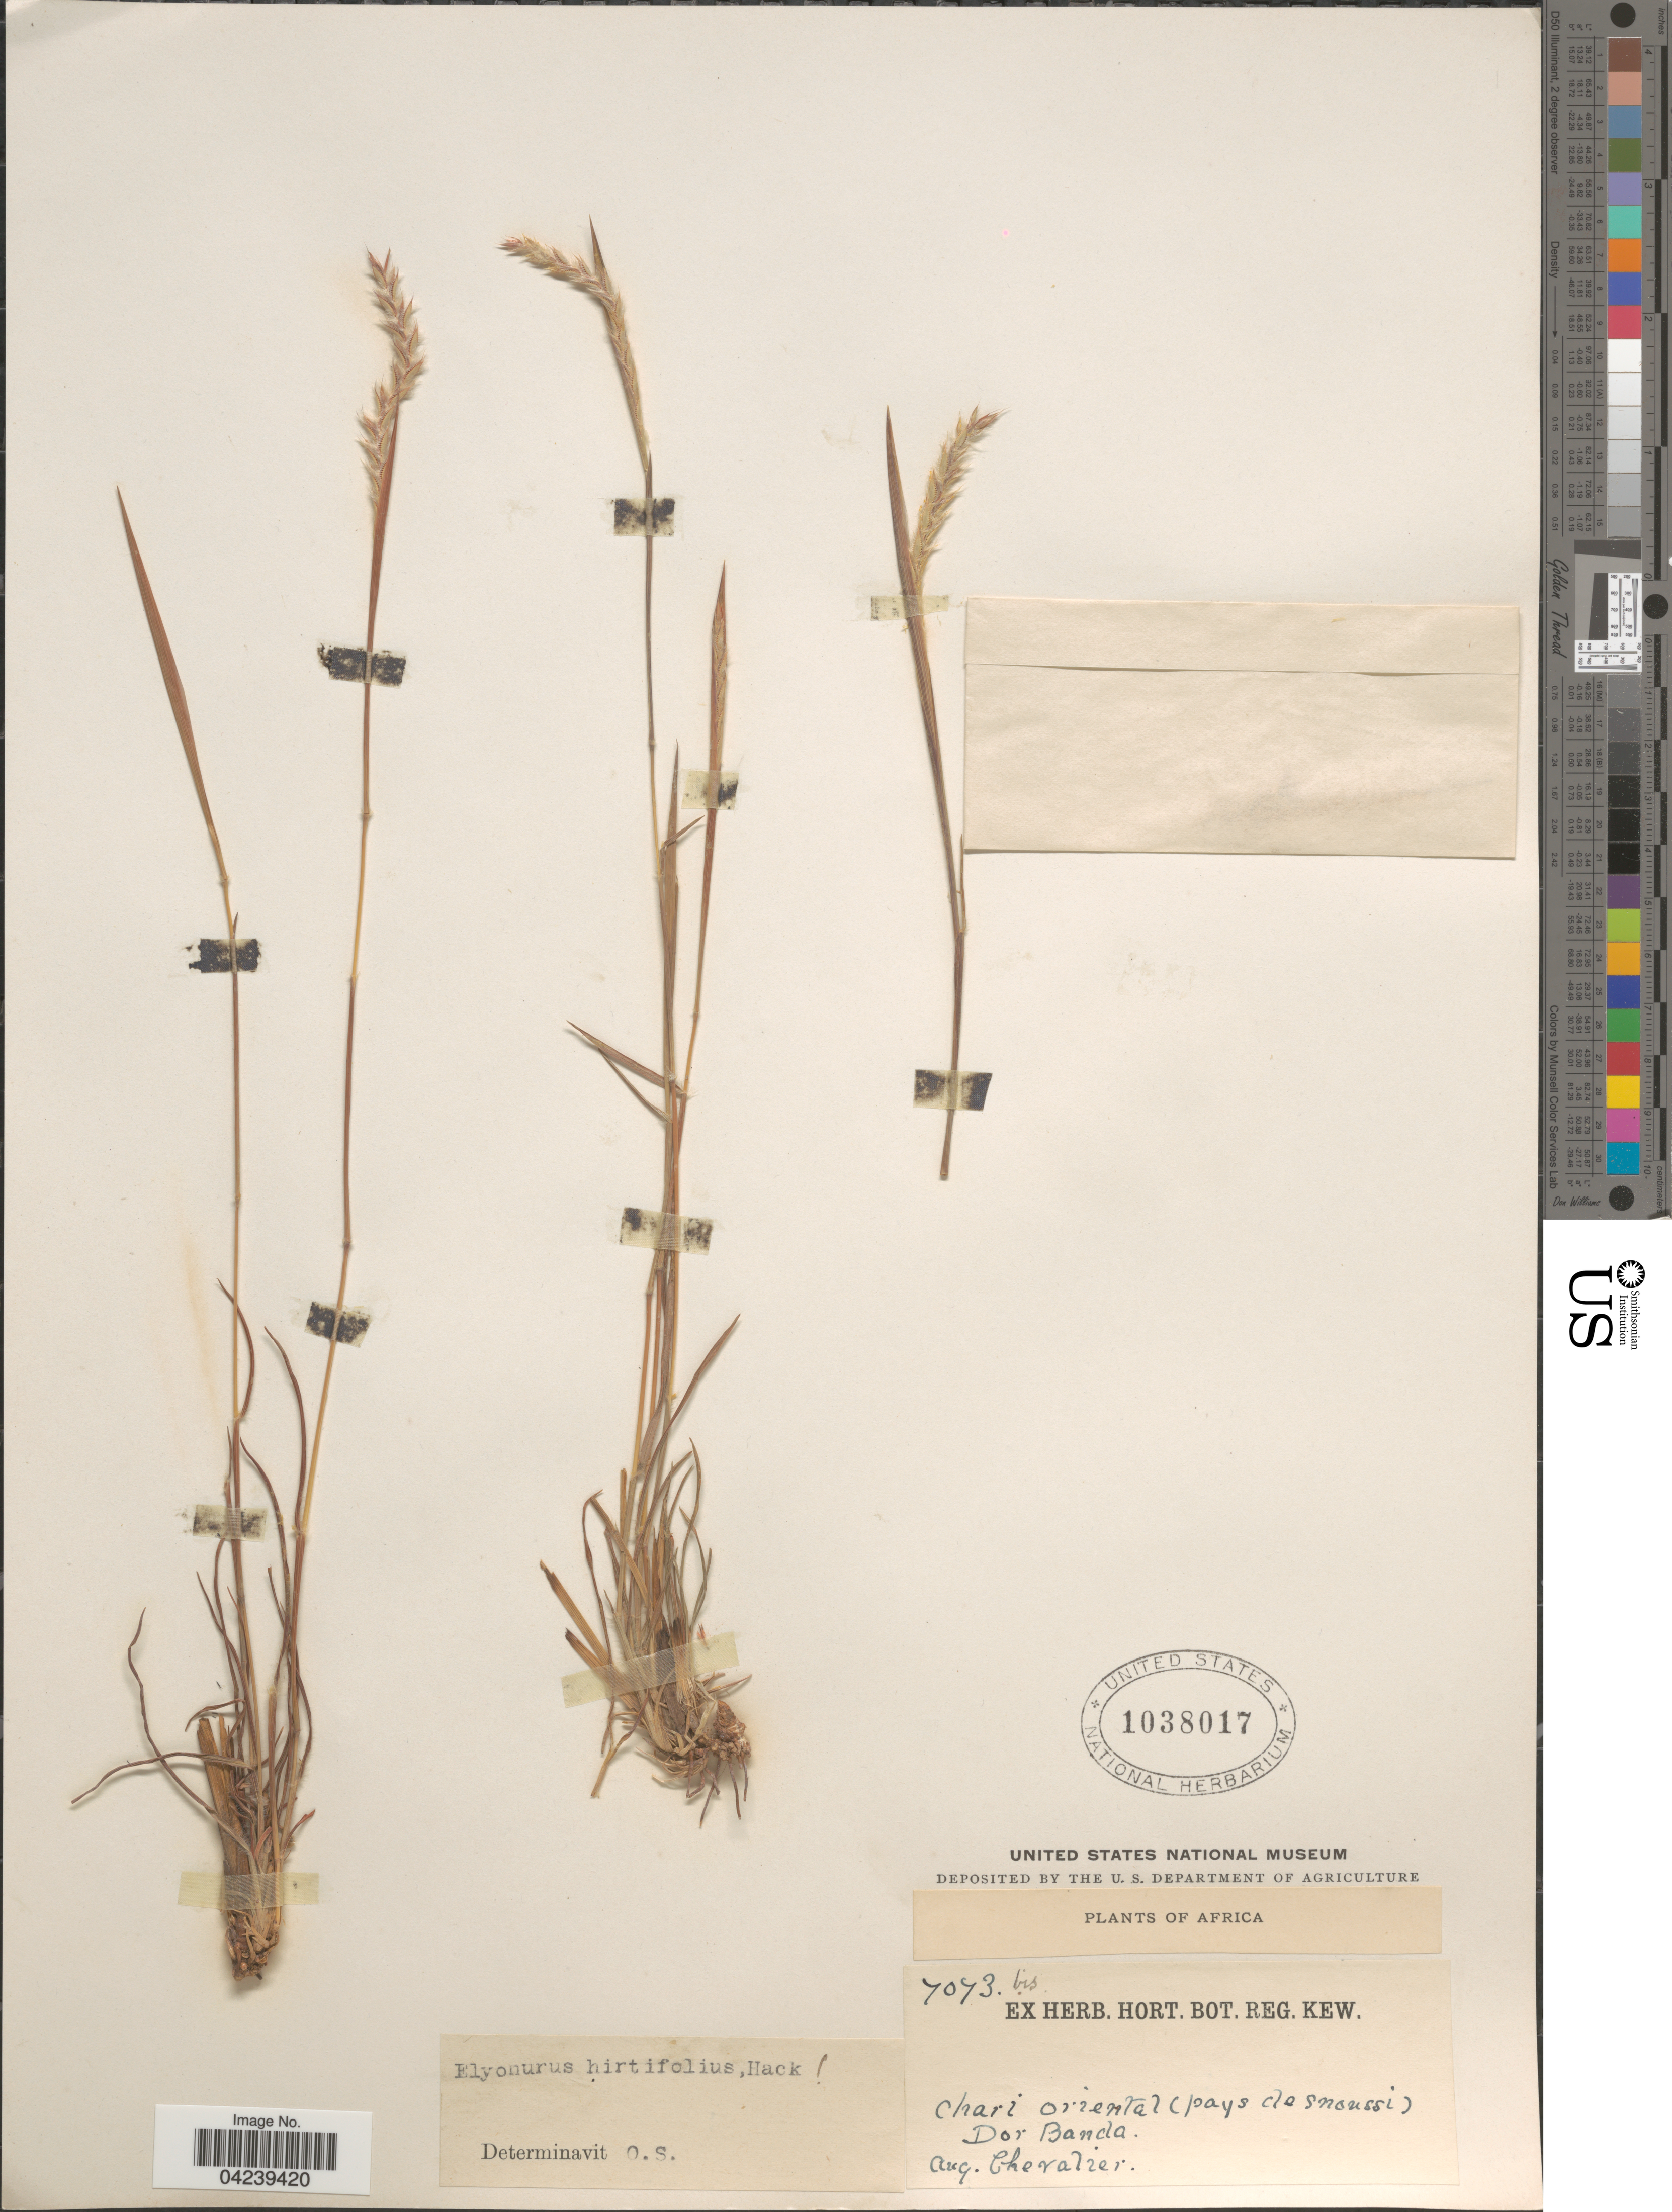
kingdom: Plantae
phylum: Tracheophyta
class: Liliopsida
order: Poales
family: Poaceae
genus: Elionurus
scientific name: Elionurus hirtifolius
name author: Hack.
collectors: A. J. Chevalier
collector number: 7073bis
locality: Africa. Chari Oriental (pays de snoussi). Dor Banda.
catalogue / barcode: US 1038017